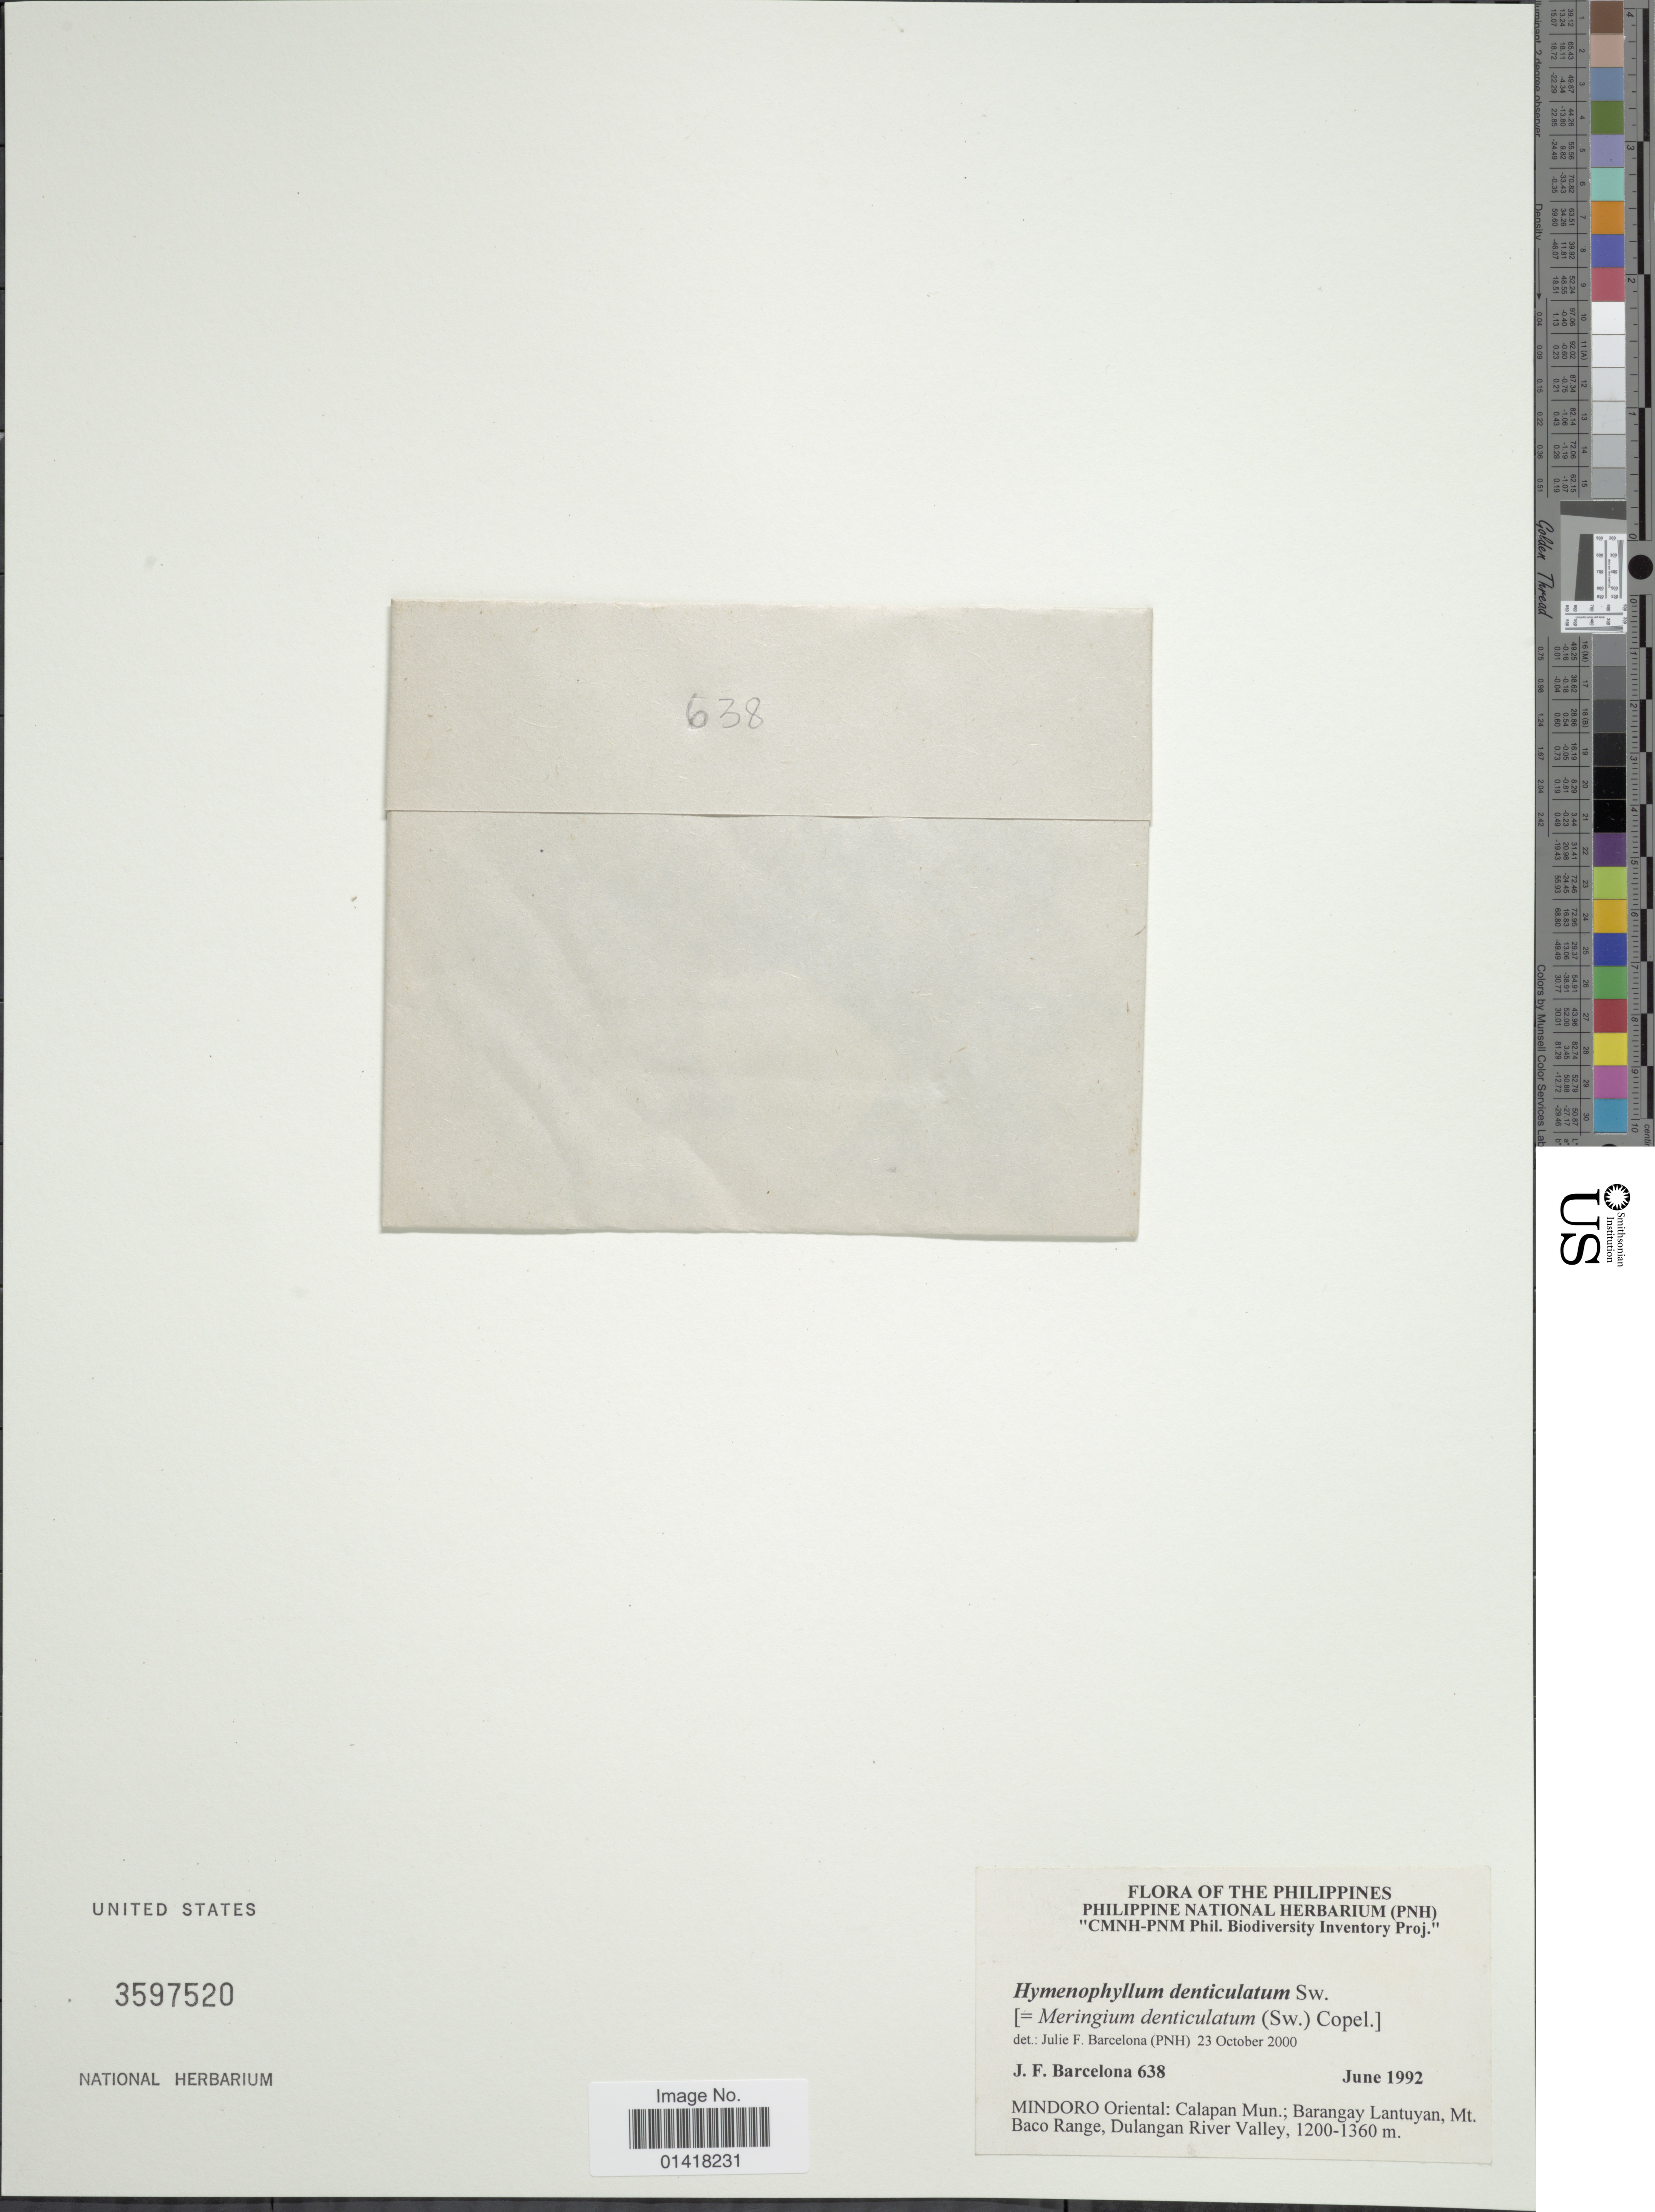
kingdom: Plantae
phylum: Tracheophyta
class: Polypodiopsida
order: Hymenophyllales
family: Hymenophyllaceae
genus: Hymenophyllum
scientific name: Hymenophyllum denticulatum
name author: Sw.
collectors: J. F. Barcelona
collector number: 638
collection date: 1992-06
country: Philippines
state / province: Mimaropa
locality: The Philippines. Mindoro Oriental: Calapan Mun.: Barangay Lantuyan, Mt. Baco range, Dulangan River Valley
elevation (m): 1200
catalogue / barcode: US 3597520